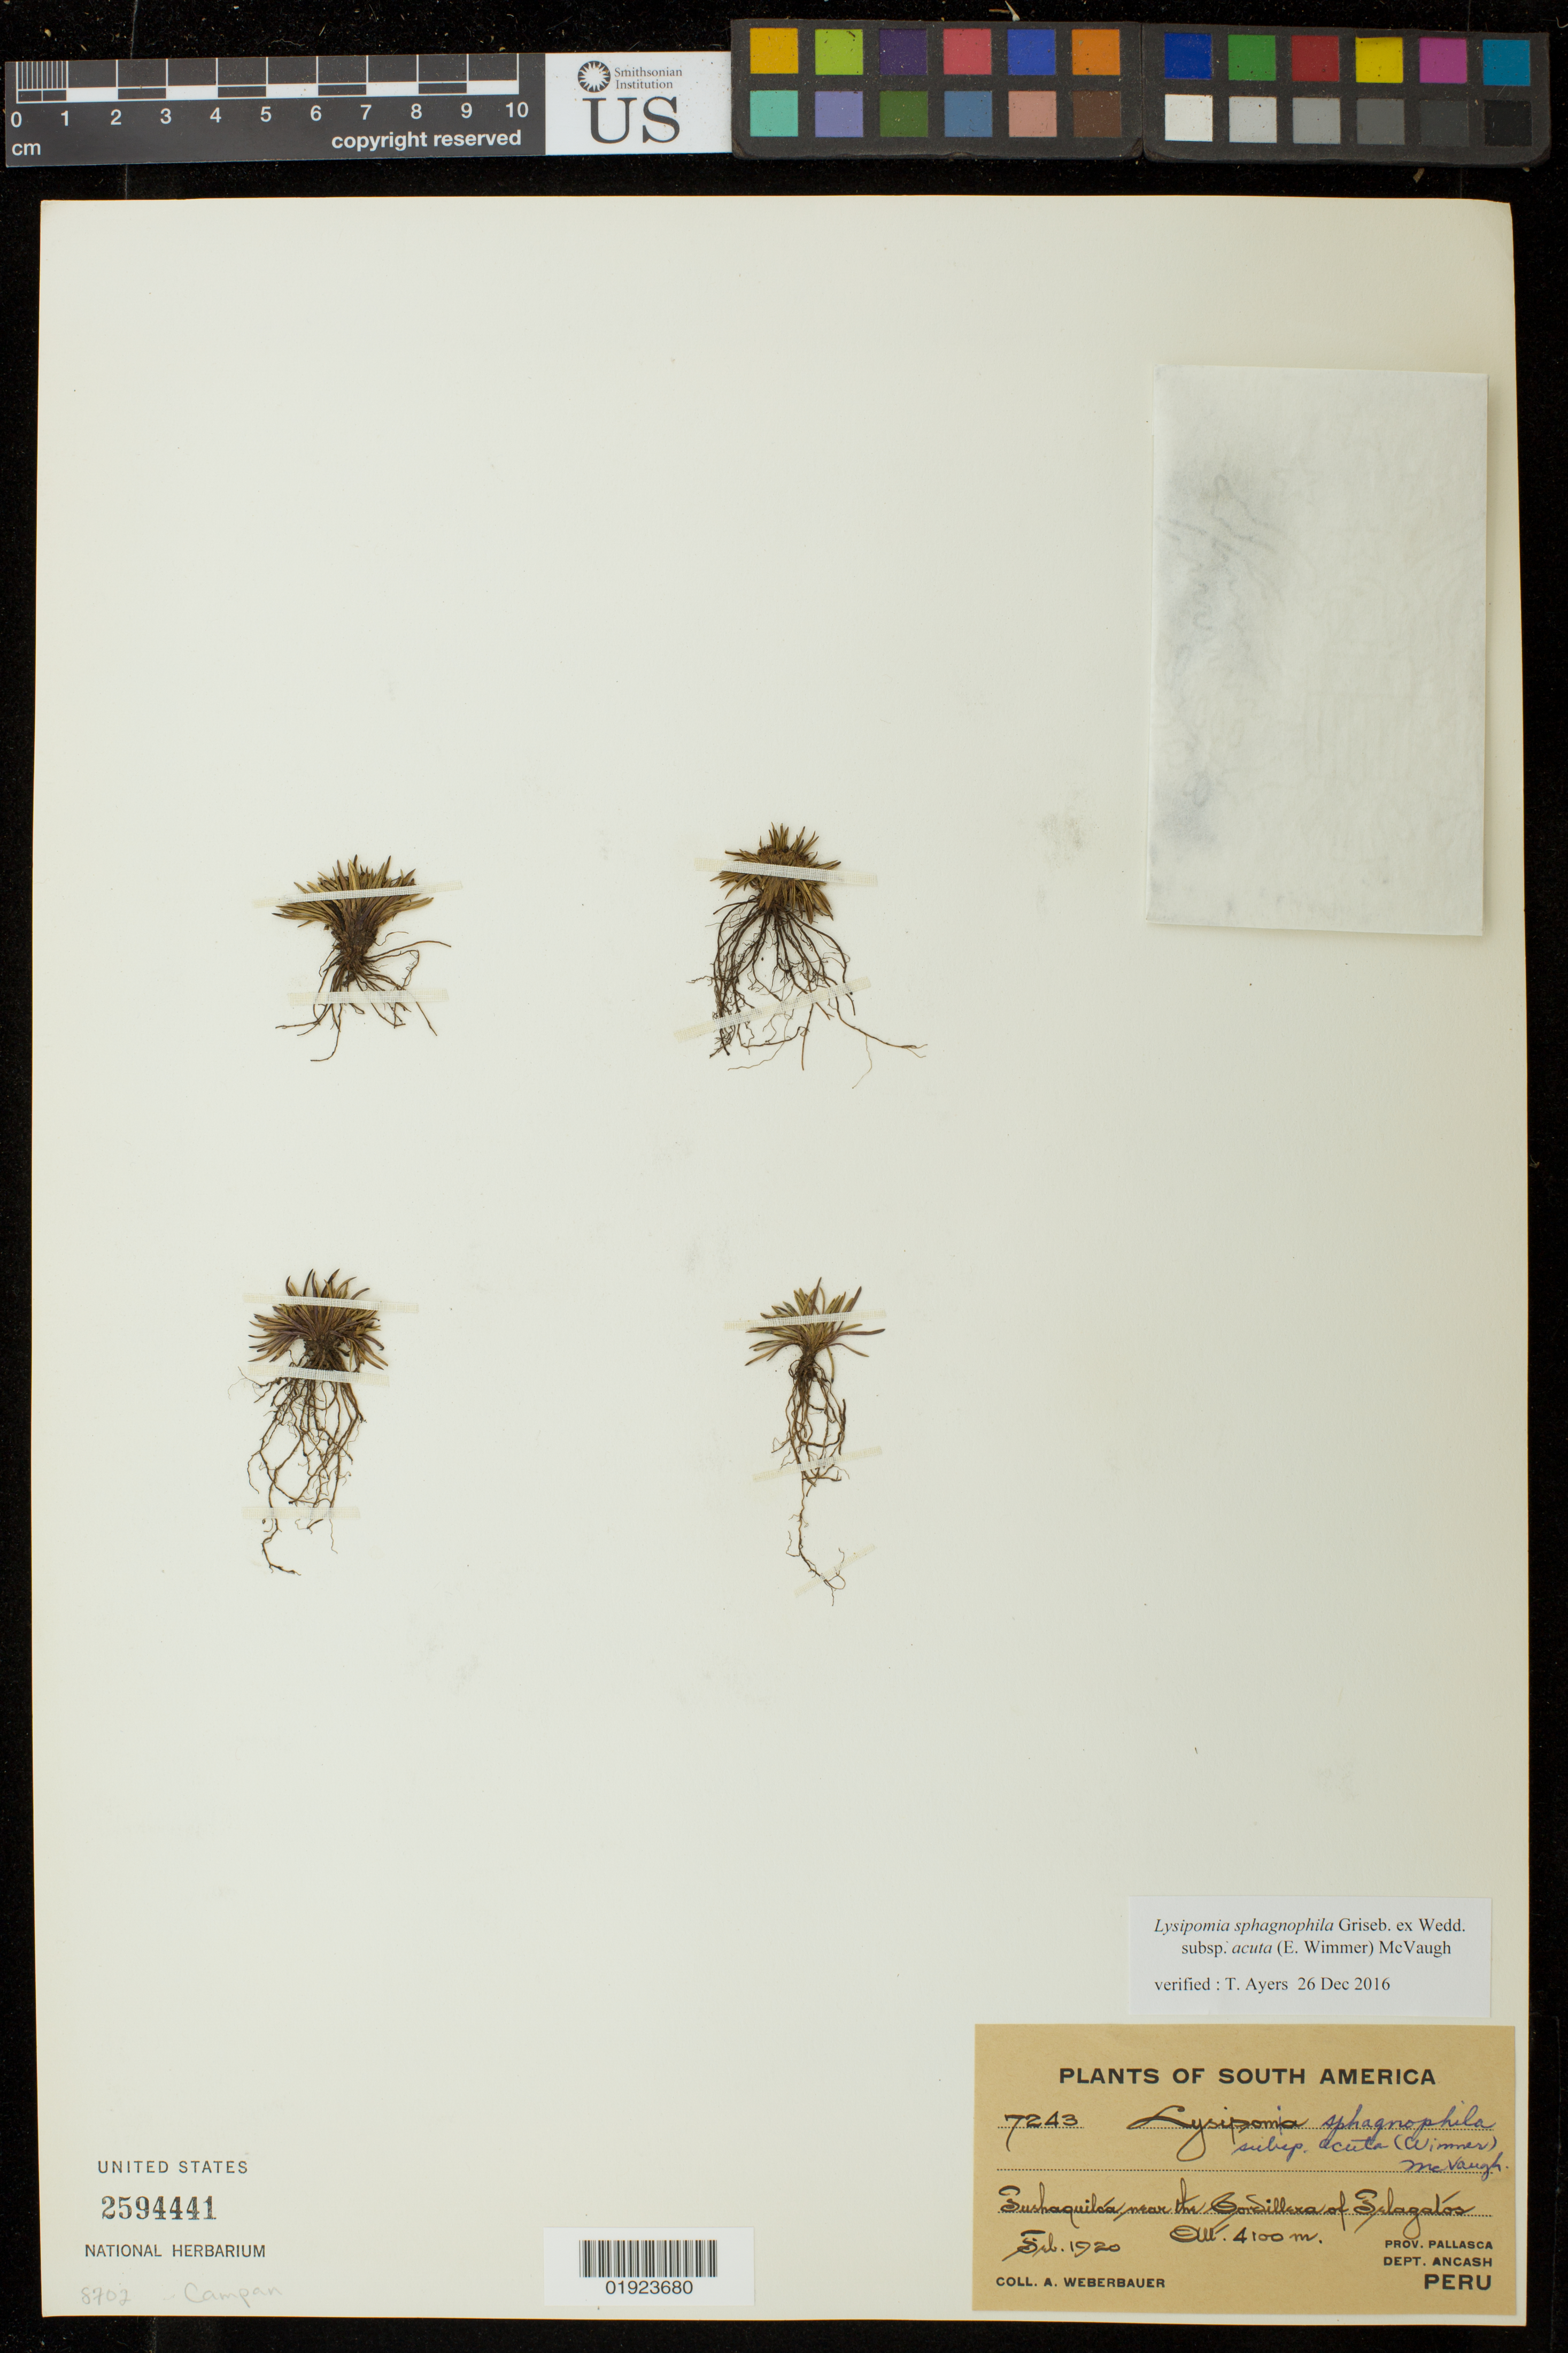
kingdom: Plantae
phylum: Tracheophyta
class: Magnoliopsida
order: Asterales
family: Campanulaceae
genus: Lysipomia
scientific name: Lysipomia sphagnophila subsp. acuta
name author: (E. Wimm.) McVaugh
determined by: Ayers, T.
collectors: Weberbauer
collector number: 7243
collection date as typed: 5 feb 1920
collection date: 1920-02-05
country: Peru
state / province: Ancash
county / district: Pallasca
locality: Bushaquilca near the ConSillexa Balagalos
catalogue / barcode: US 2594441